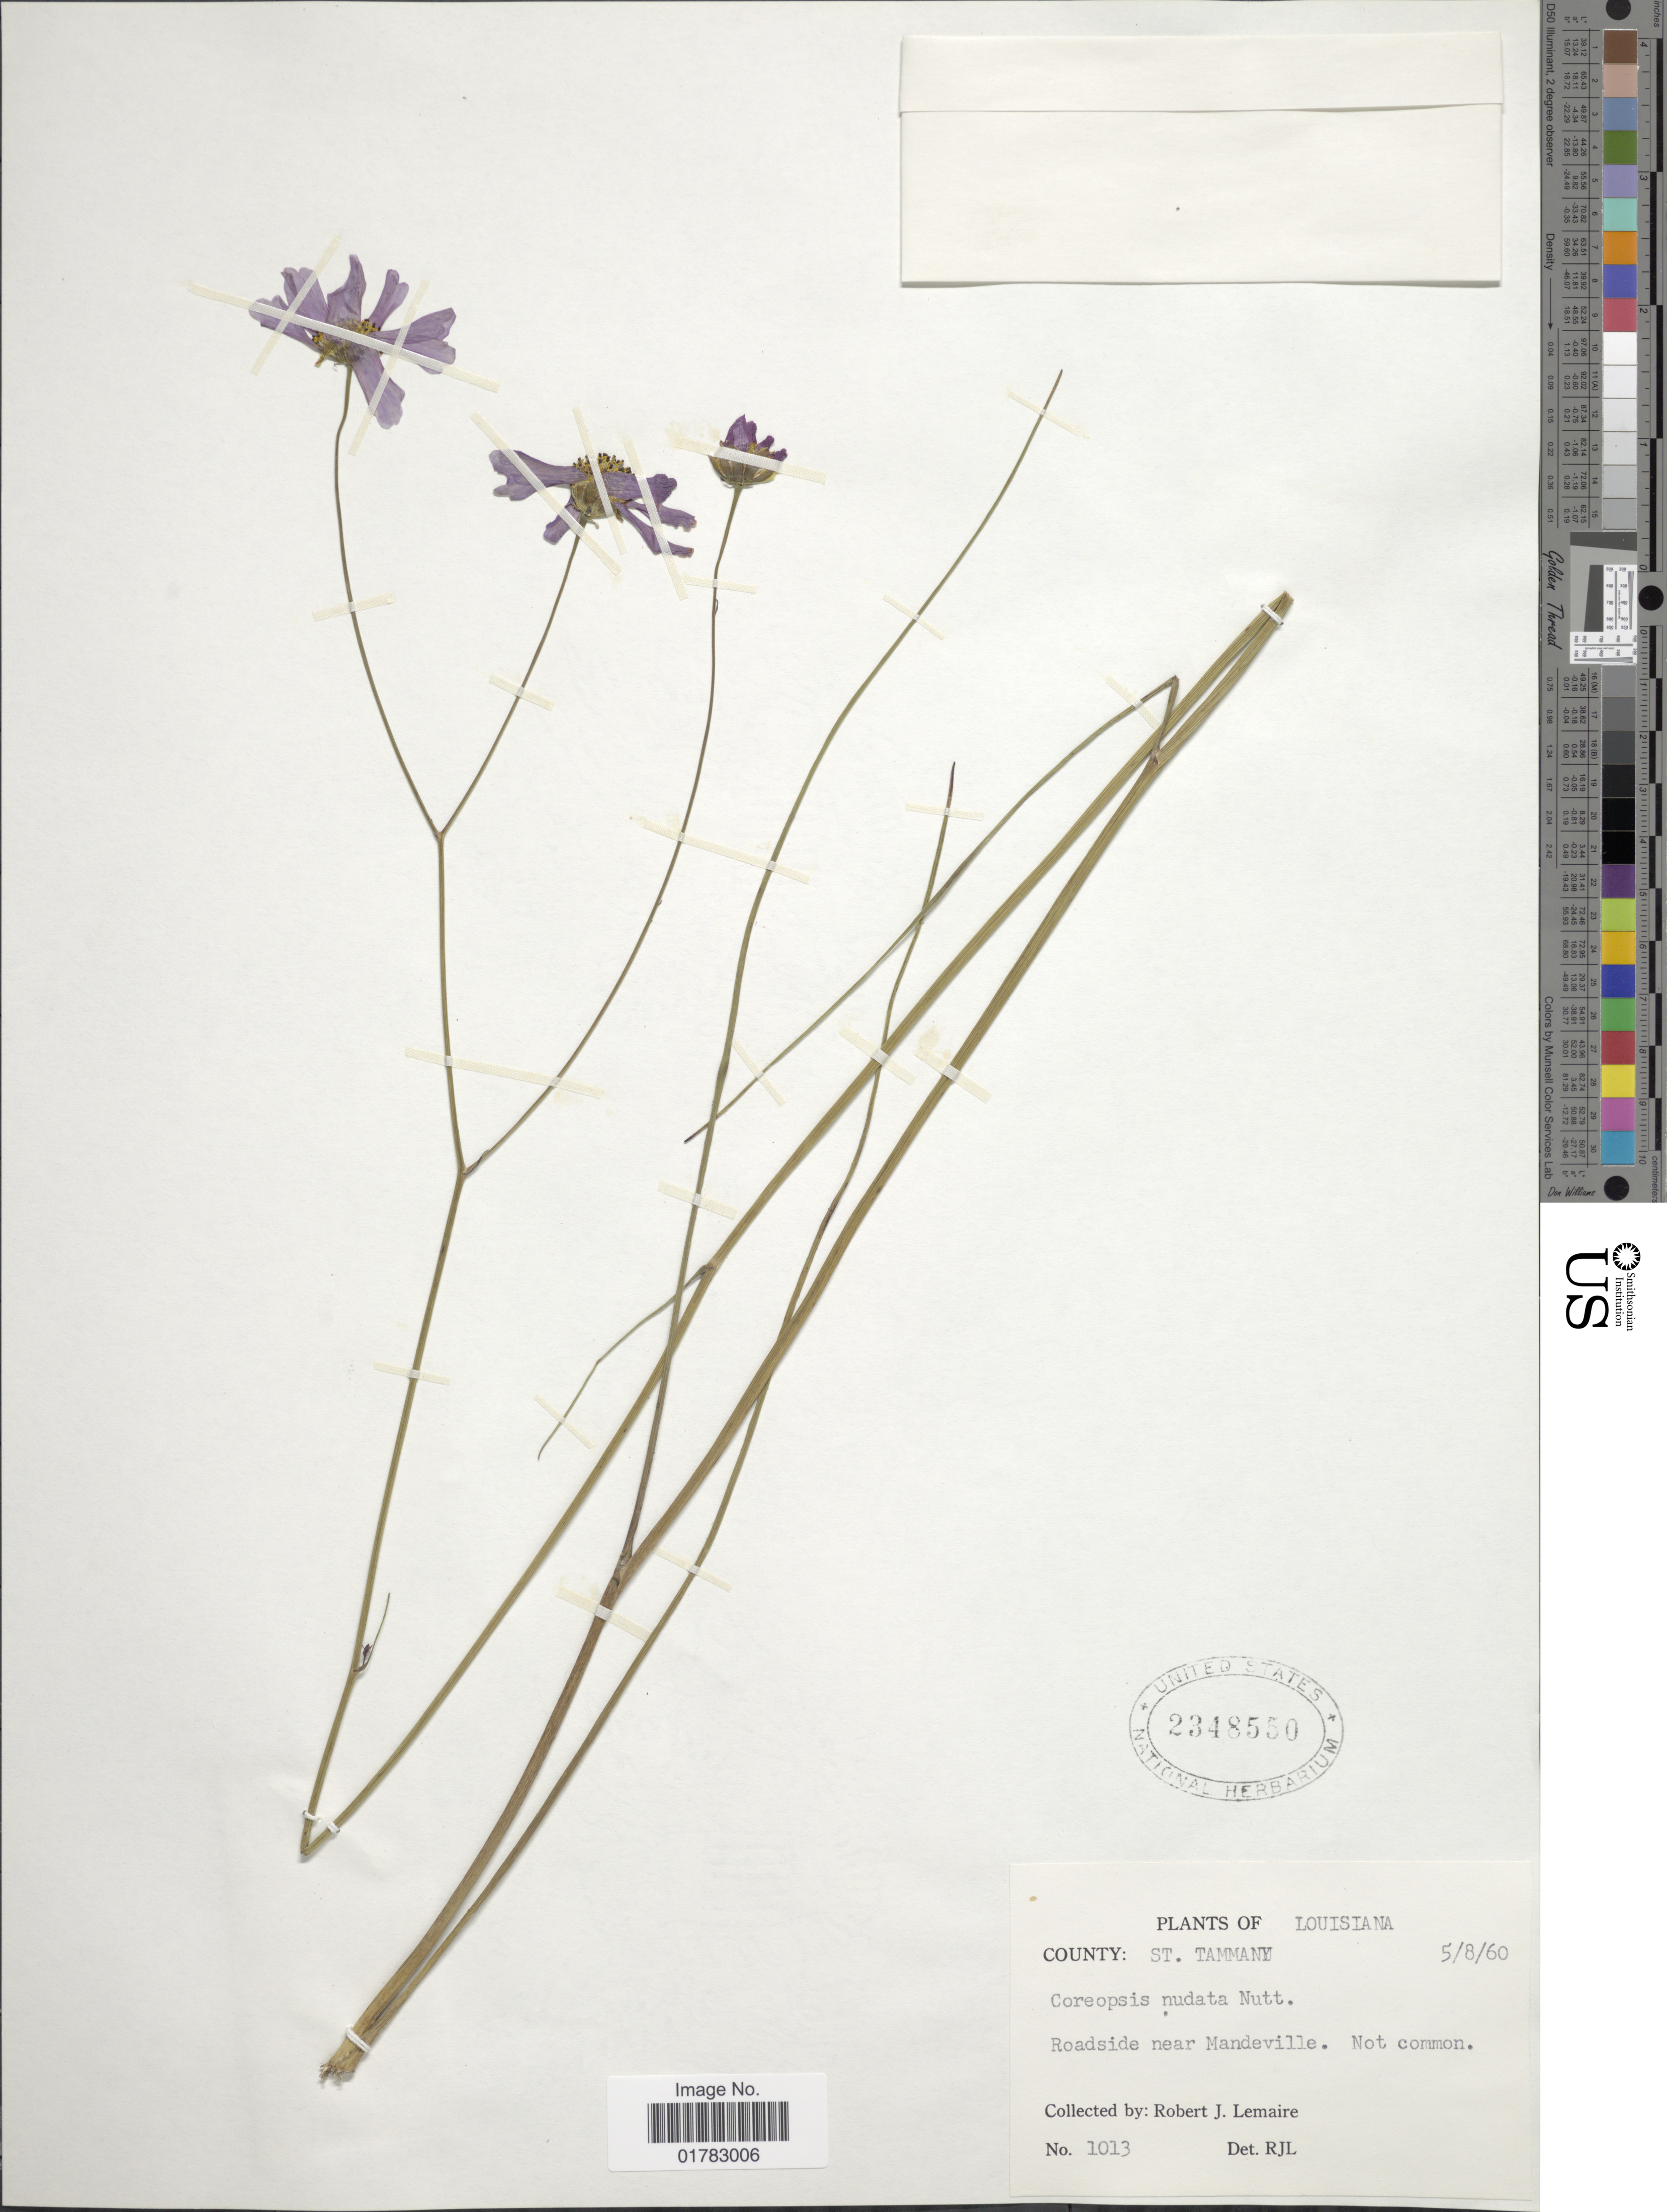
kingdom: Plantae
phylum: Tracheophyta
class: Magnoliopsida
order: Asterales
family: Asteraceae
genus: Coreopsis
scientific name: Coreopsis nudatus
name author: Nutt.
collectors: R. J. Lemaire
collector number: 1013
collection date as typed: Transcribed d/m/y: 8/5/60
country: United States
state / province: Louisiana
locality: County: St. Tammany, roadside near Mandeville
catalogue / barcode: US 2348550